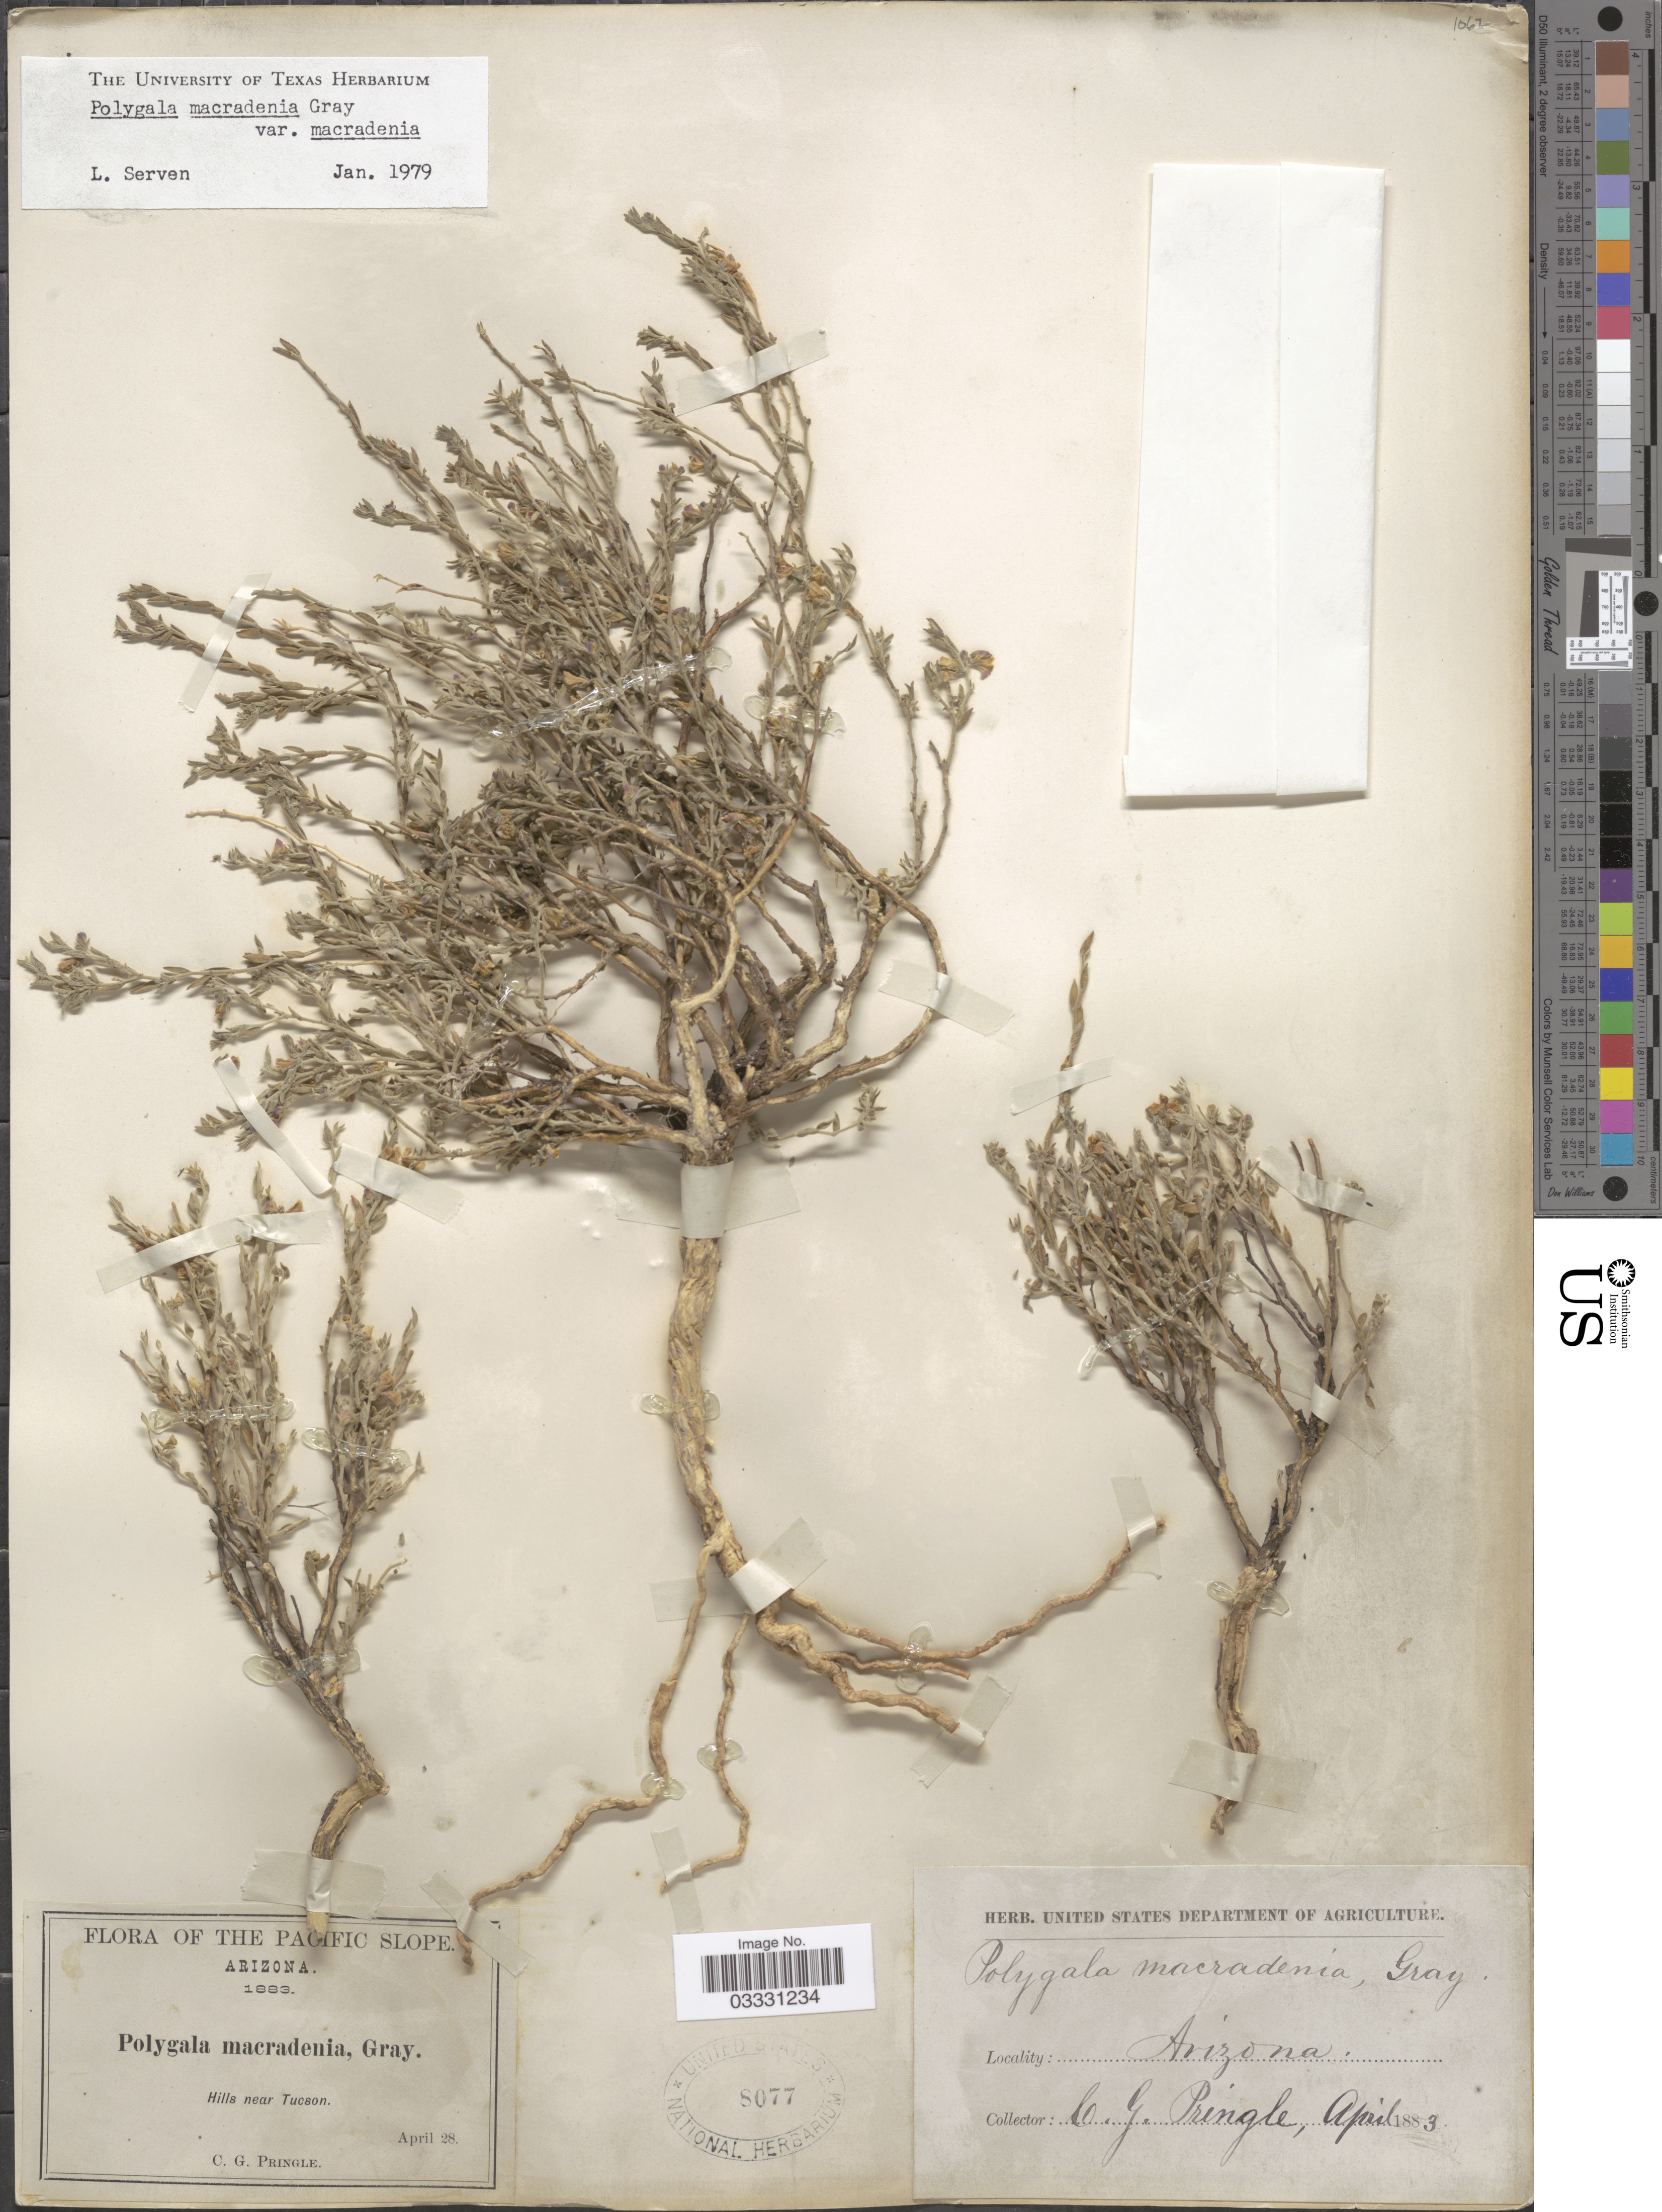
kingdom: Plantae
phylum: Tracheophyta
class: Magnoliopsida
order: Fabales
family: Polygalaceae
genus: Hebecarpa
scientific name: Hebecarpa macradenia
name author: (A. Gray) J.R. Abbott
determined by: Strong, Mark T., (BOT), Smithsonian Institution - National Museum of Natural History (UNITED STATES)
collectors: C. G. Pringle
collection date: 1883-04-28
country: United States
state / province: Arizona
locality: The Pacific Slope. Hills near Tucson.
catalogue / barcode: US 8077